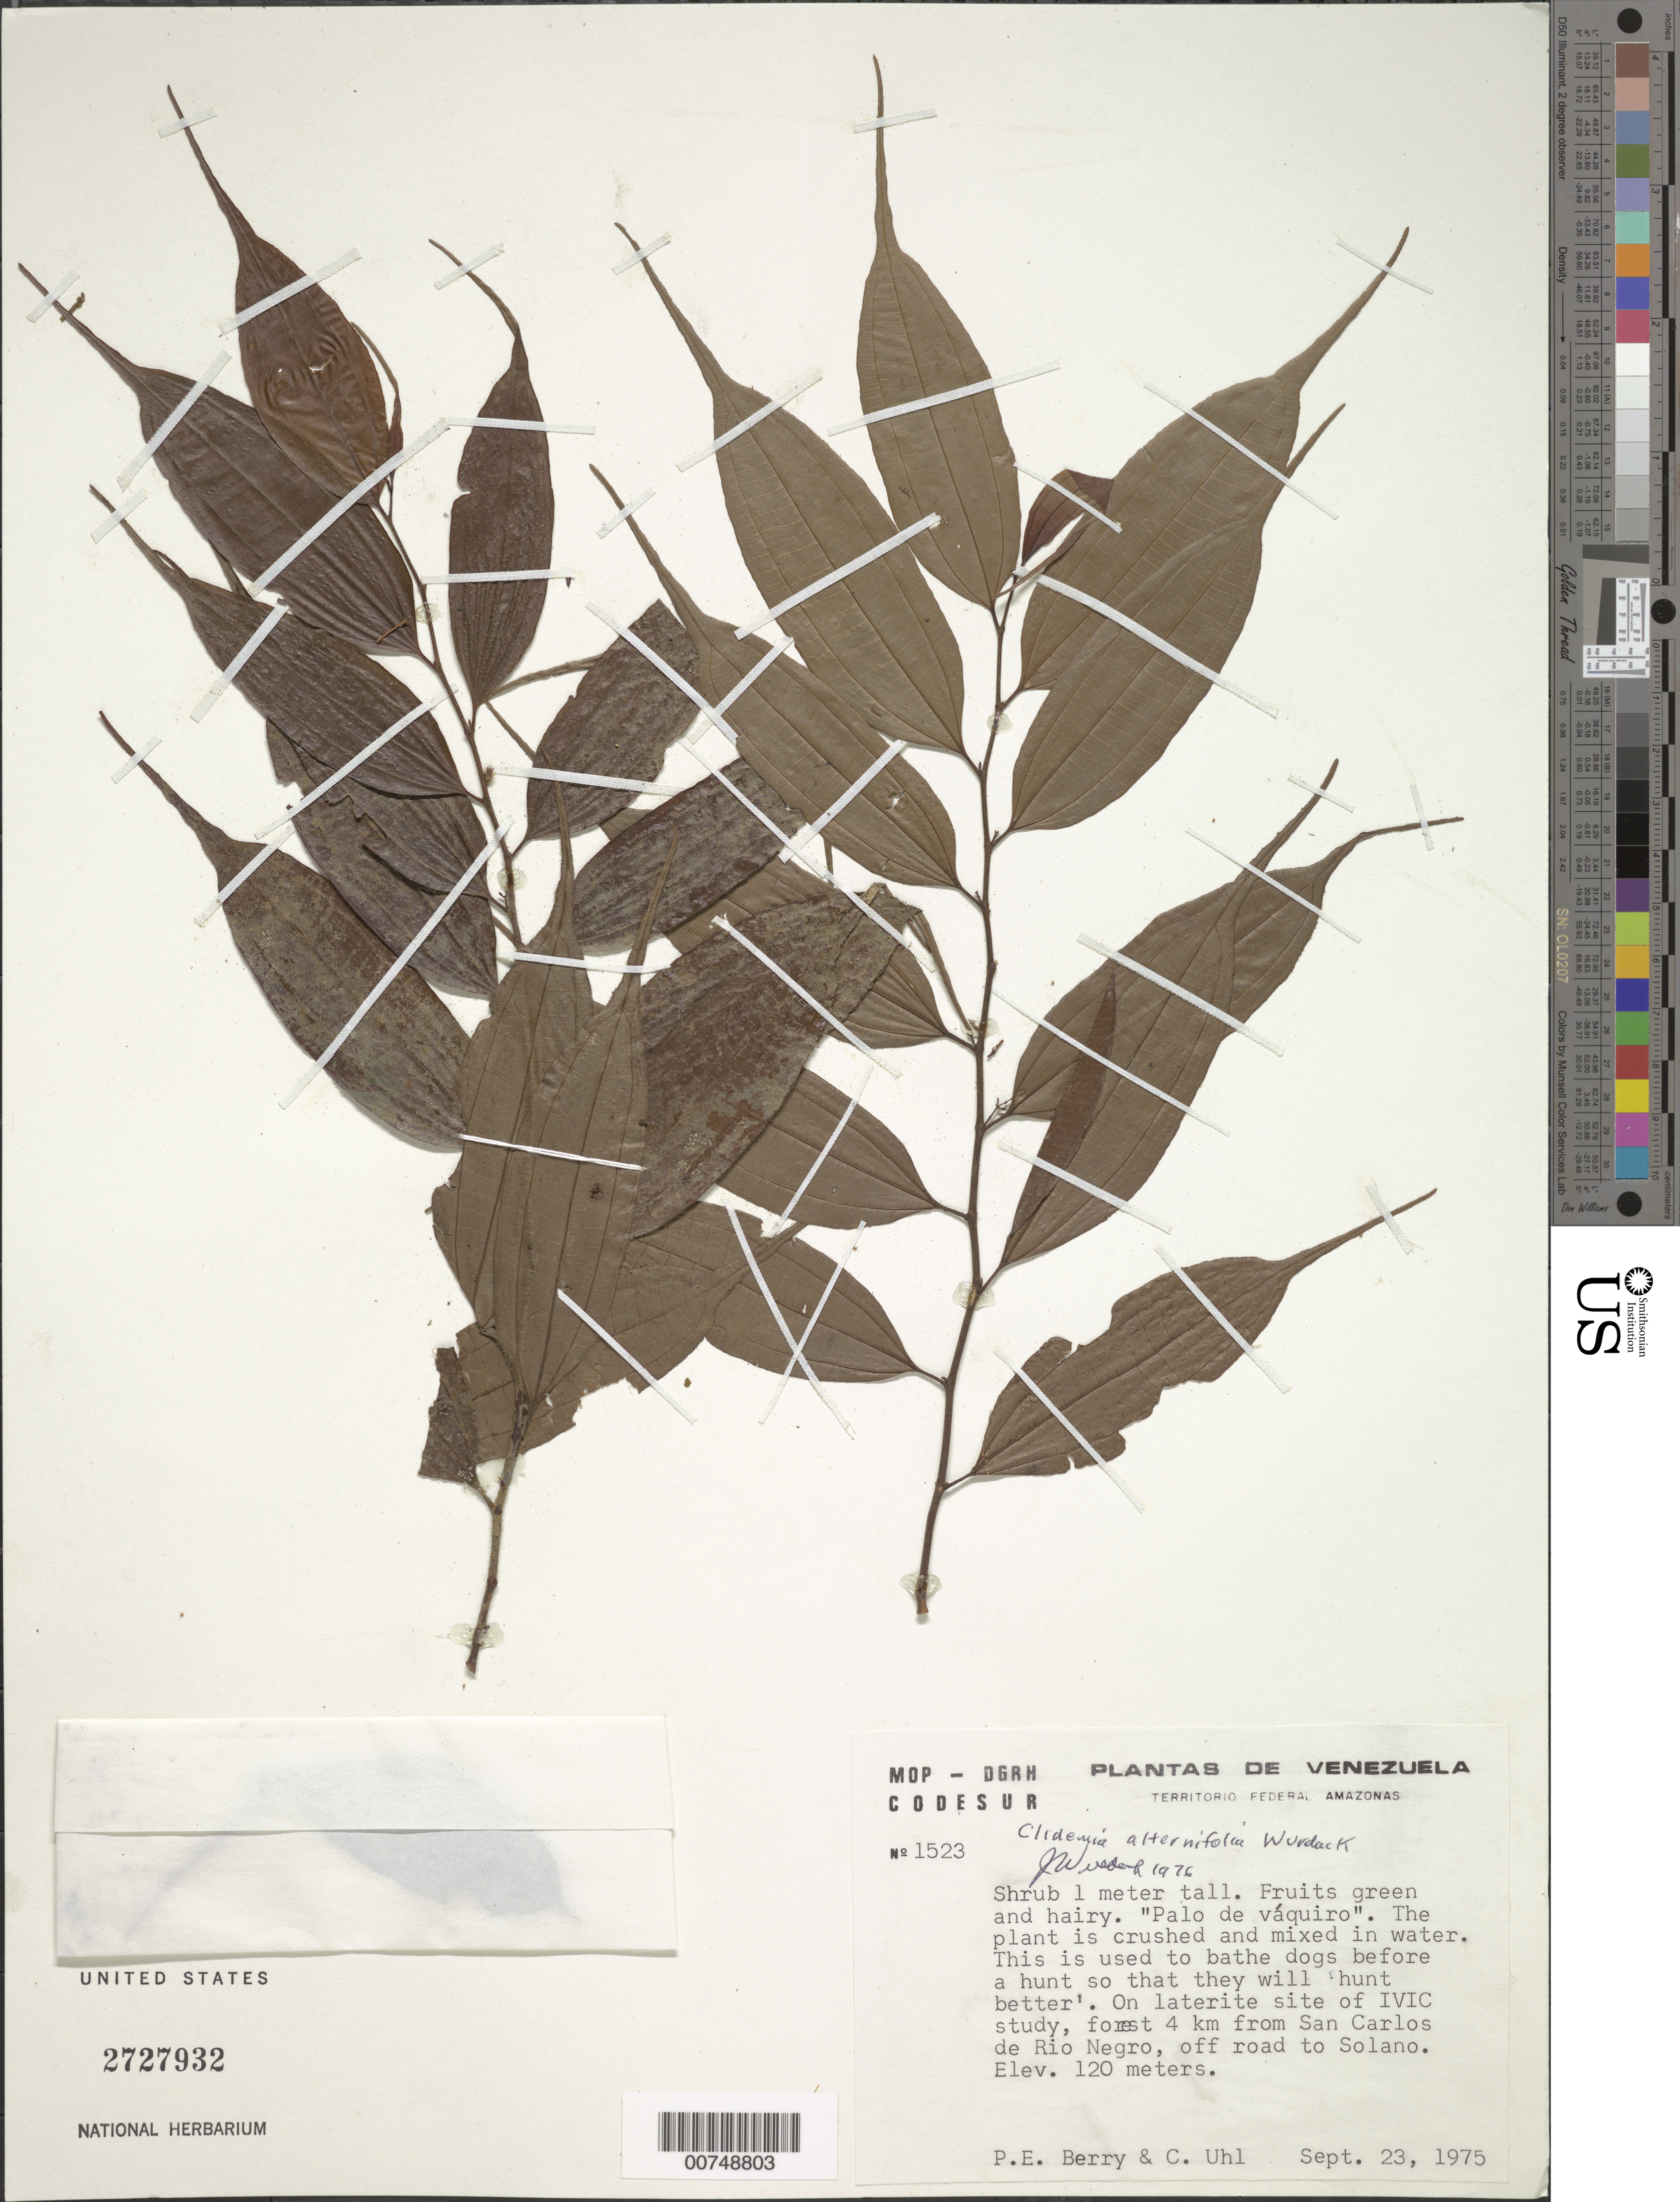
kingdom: Plantae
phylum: Tracheophyta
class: Magnoliopsida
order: Myrtales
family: Melastomataceae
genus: Clidemia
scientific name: Clidemia alternifolia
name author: Wurdack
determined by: Wurdack, John J., (US), US (UNITED STATES)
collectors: P. E. Berry & C. Uhl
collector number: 1523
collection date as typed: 23-Sep-75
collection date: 1975-09-23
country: Venezuela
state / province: Amazonas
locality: San Carlos de Río Negro, 4 km on road to Solano; site of IVIC study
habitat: Laterite site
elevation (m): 120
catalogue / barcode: US 2727932